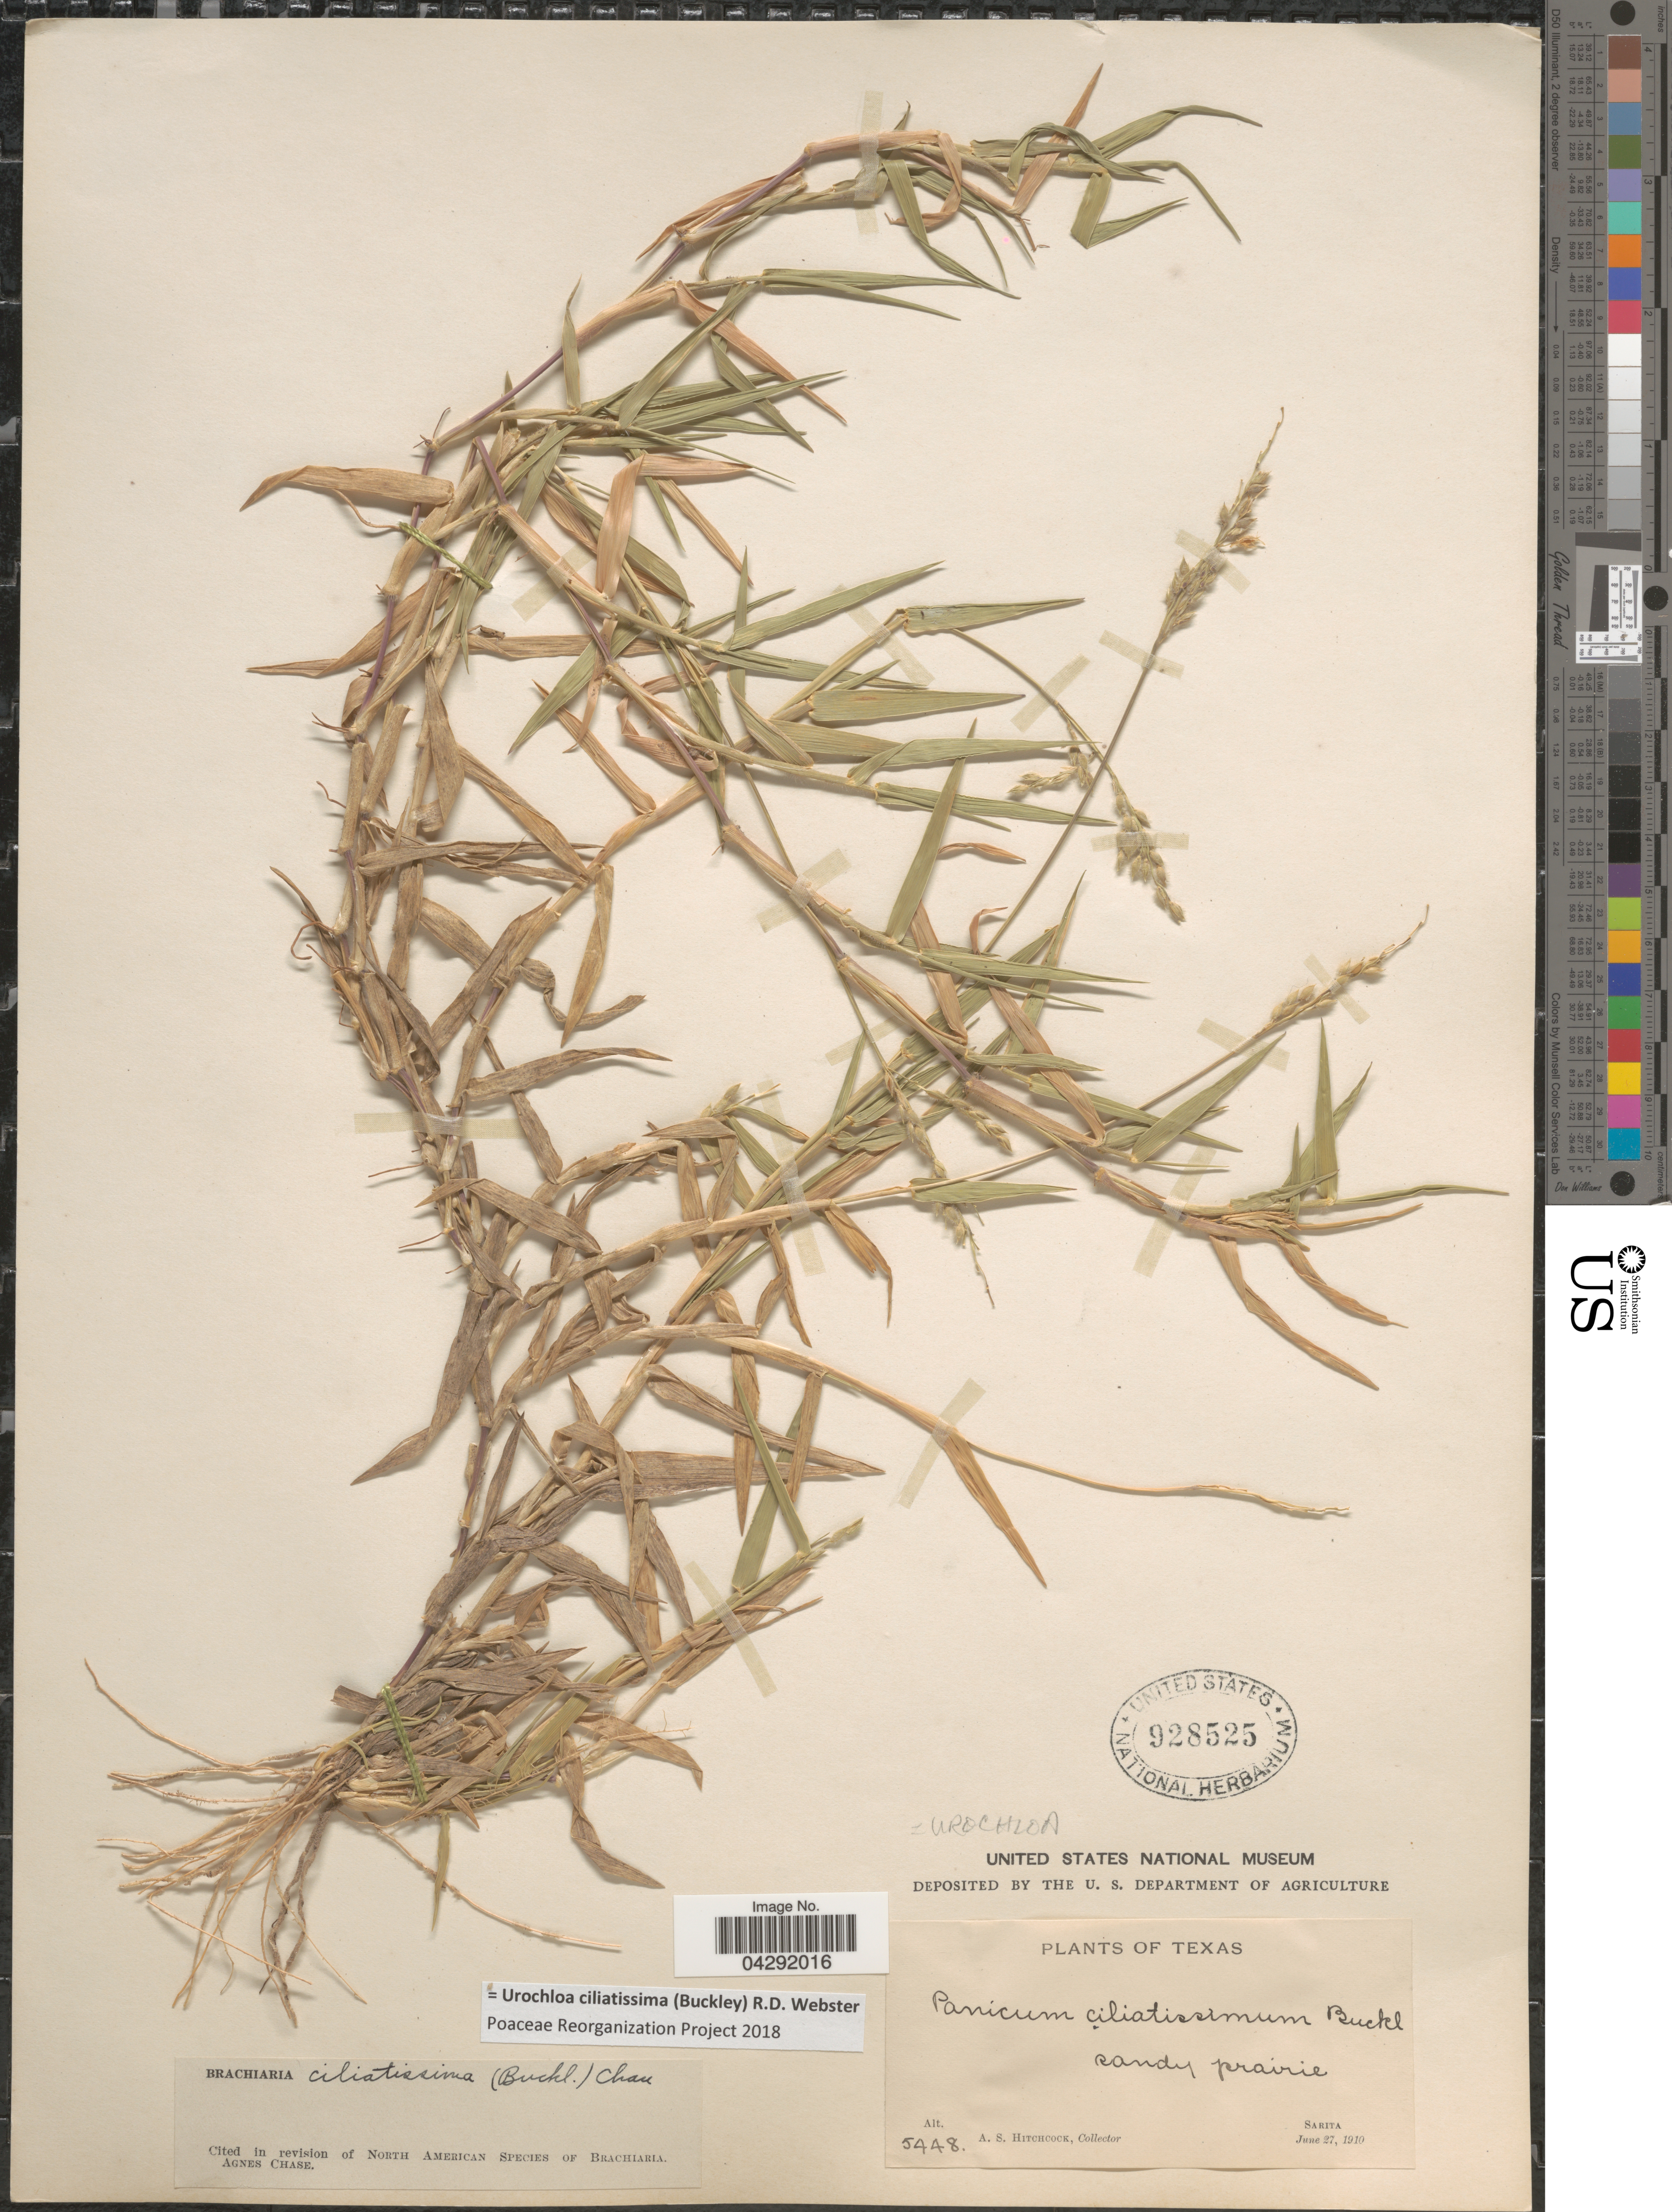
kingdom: Plantae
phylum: Tracheophyta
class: Liliopsida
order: Poales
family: Poaceae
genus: Urochloa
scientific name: Urochloa ciliatissima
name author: (Buckley) R.D. Webster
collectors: A. S. Hitchcock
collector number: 5448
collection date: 1910-06-27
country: United States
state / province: Texas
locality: Sarita.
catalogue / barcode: US 928525